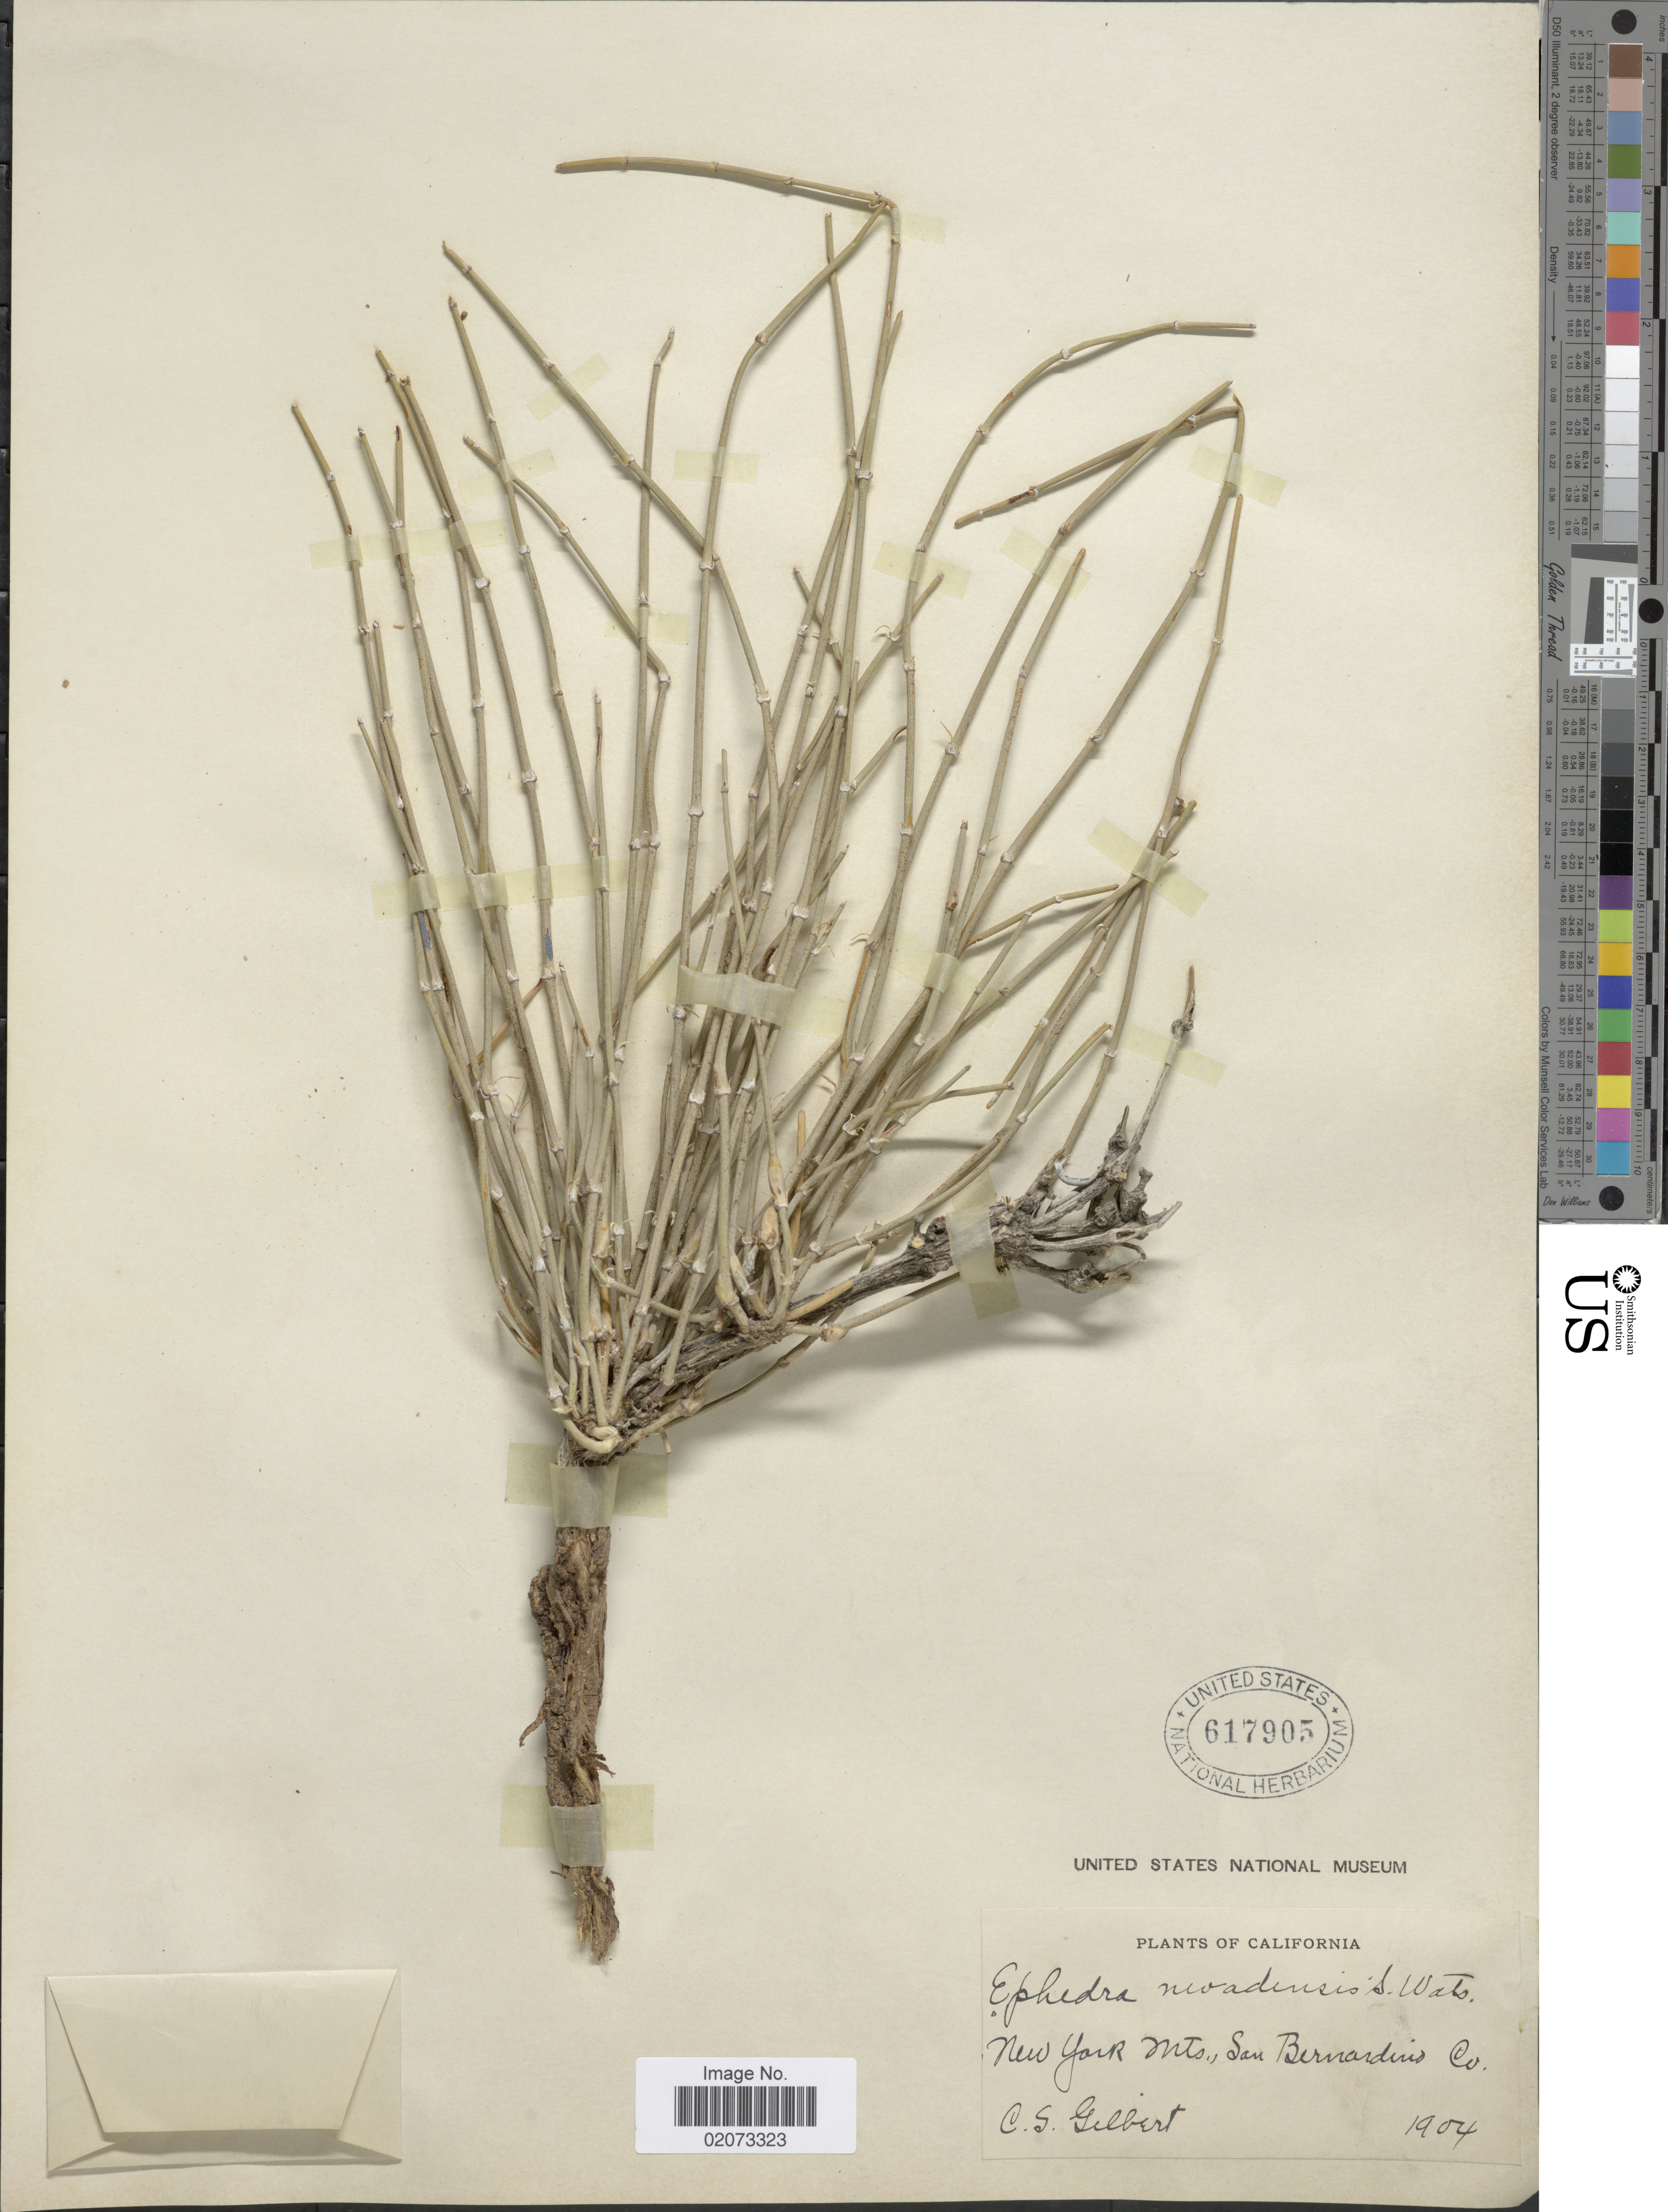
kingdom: Plantae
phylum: Tracheophyta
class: Gnetopsida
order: Ephedrales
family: Ephedraceae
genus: Ephedra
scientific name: Ephedra nevadensis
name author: S. Watson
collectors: C. Gilbert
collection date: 1904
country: United States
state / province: California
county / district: San Bernardino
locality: New York Mts., San Bernardino Co.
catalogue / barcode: US 617905